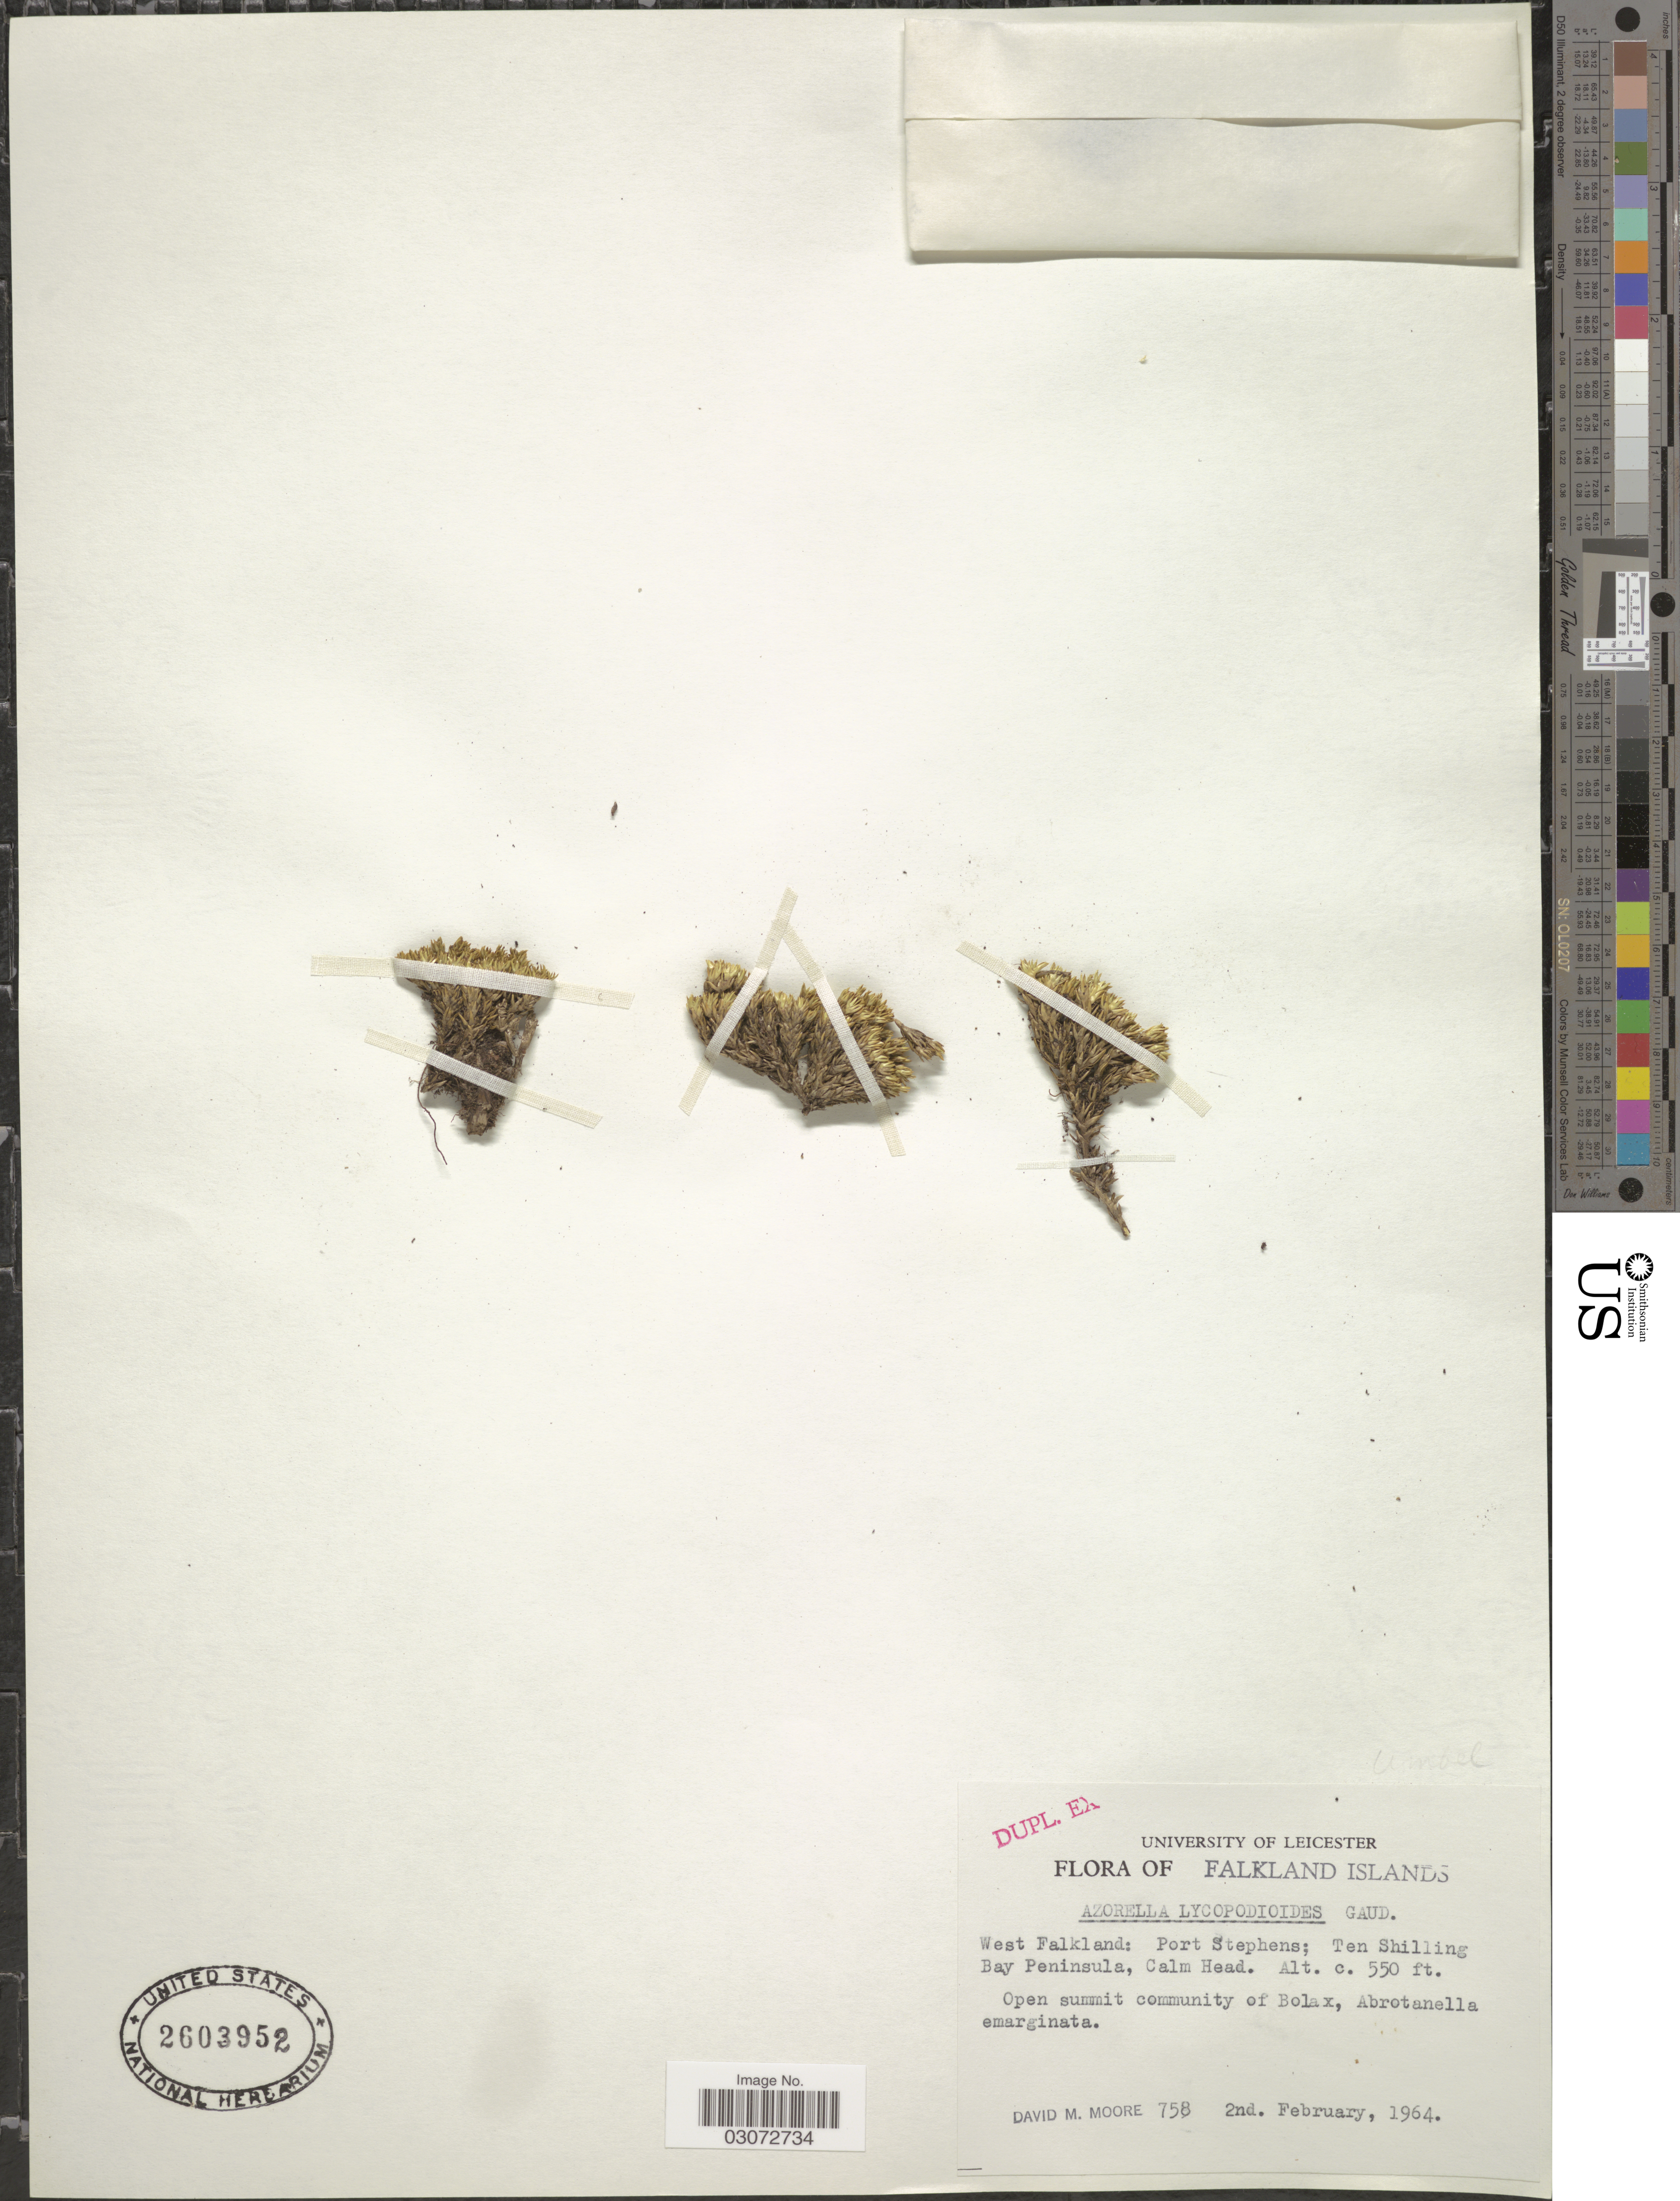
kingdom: Plantae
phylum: Tracheophyta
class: Magnoliopsida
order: Apiales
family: Apiaceae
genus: Azorella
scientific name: Azorella lycopodioides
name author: Gaudich.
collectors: D. Moore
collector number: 758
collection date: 1964-02-02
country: Falkland Islands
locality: Wesr Falkland: Port Stephens; Ten Shilling Bay Peninsula, Calm Head.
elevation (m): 168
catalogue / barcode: US 2603952